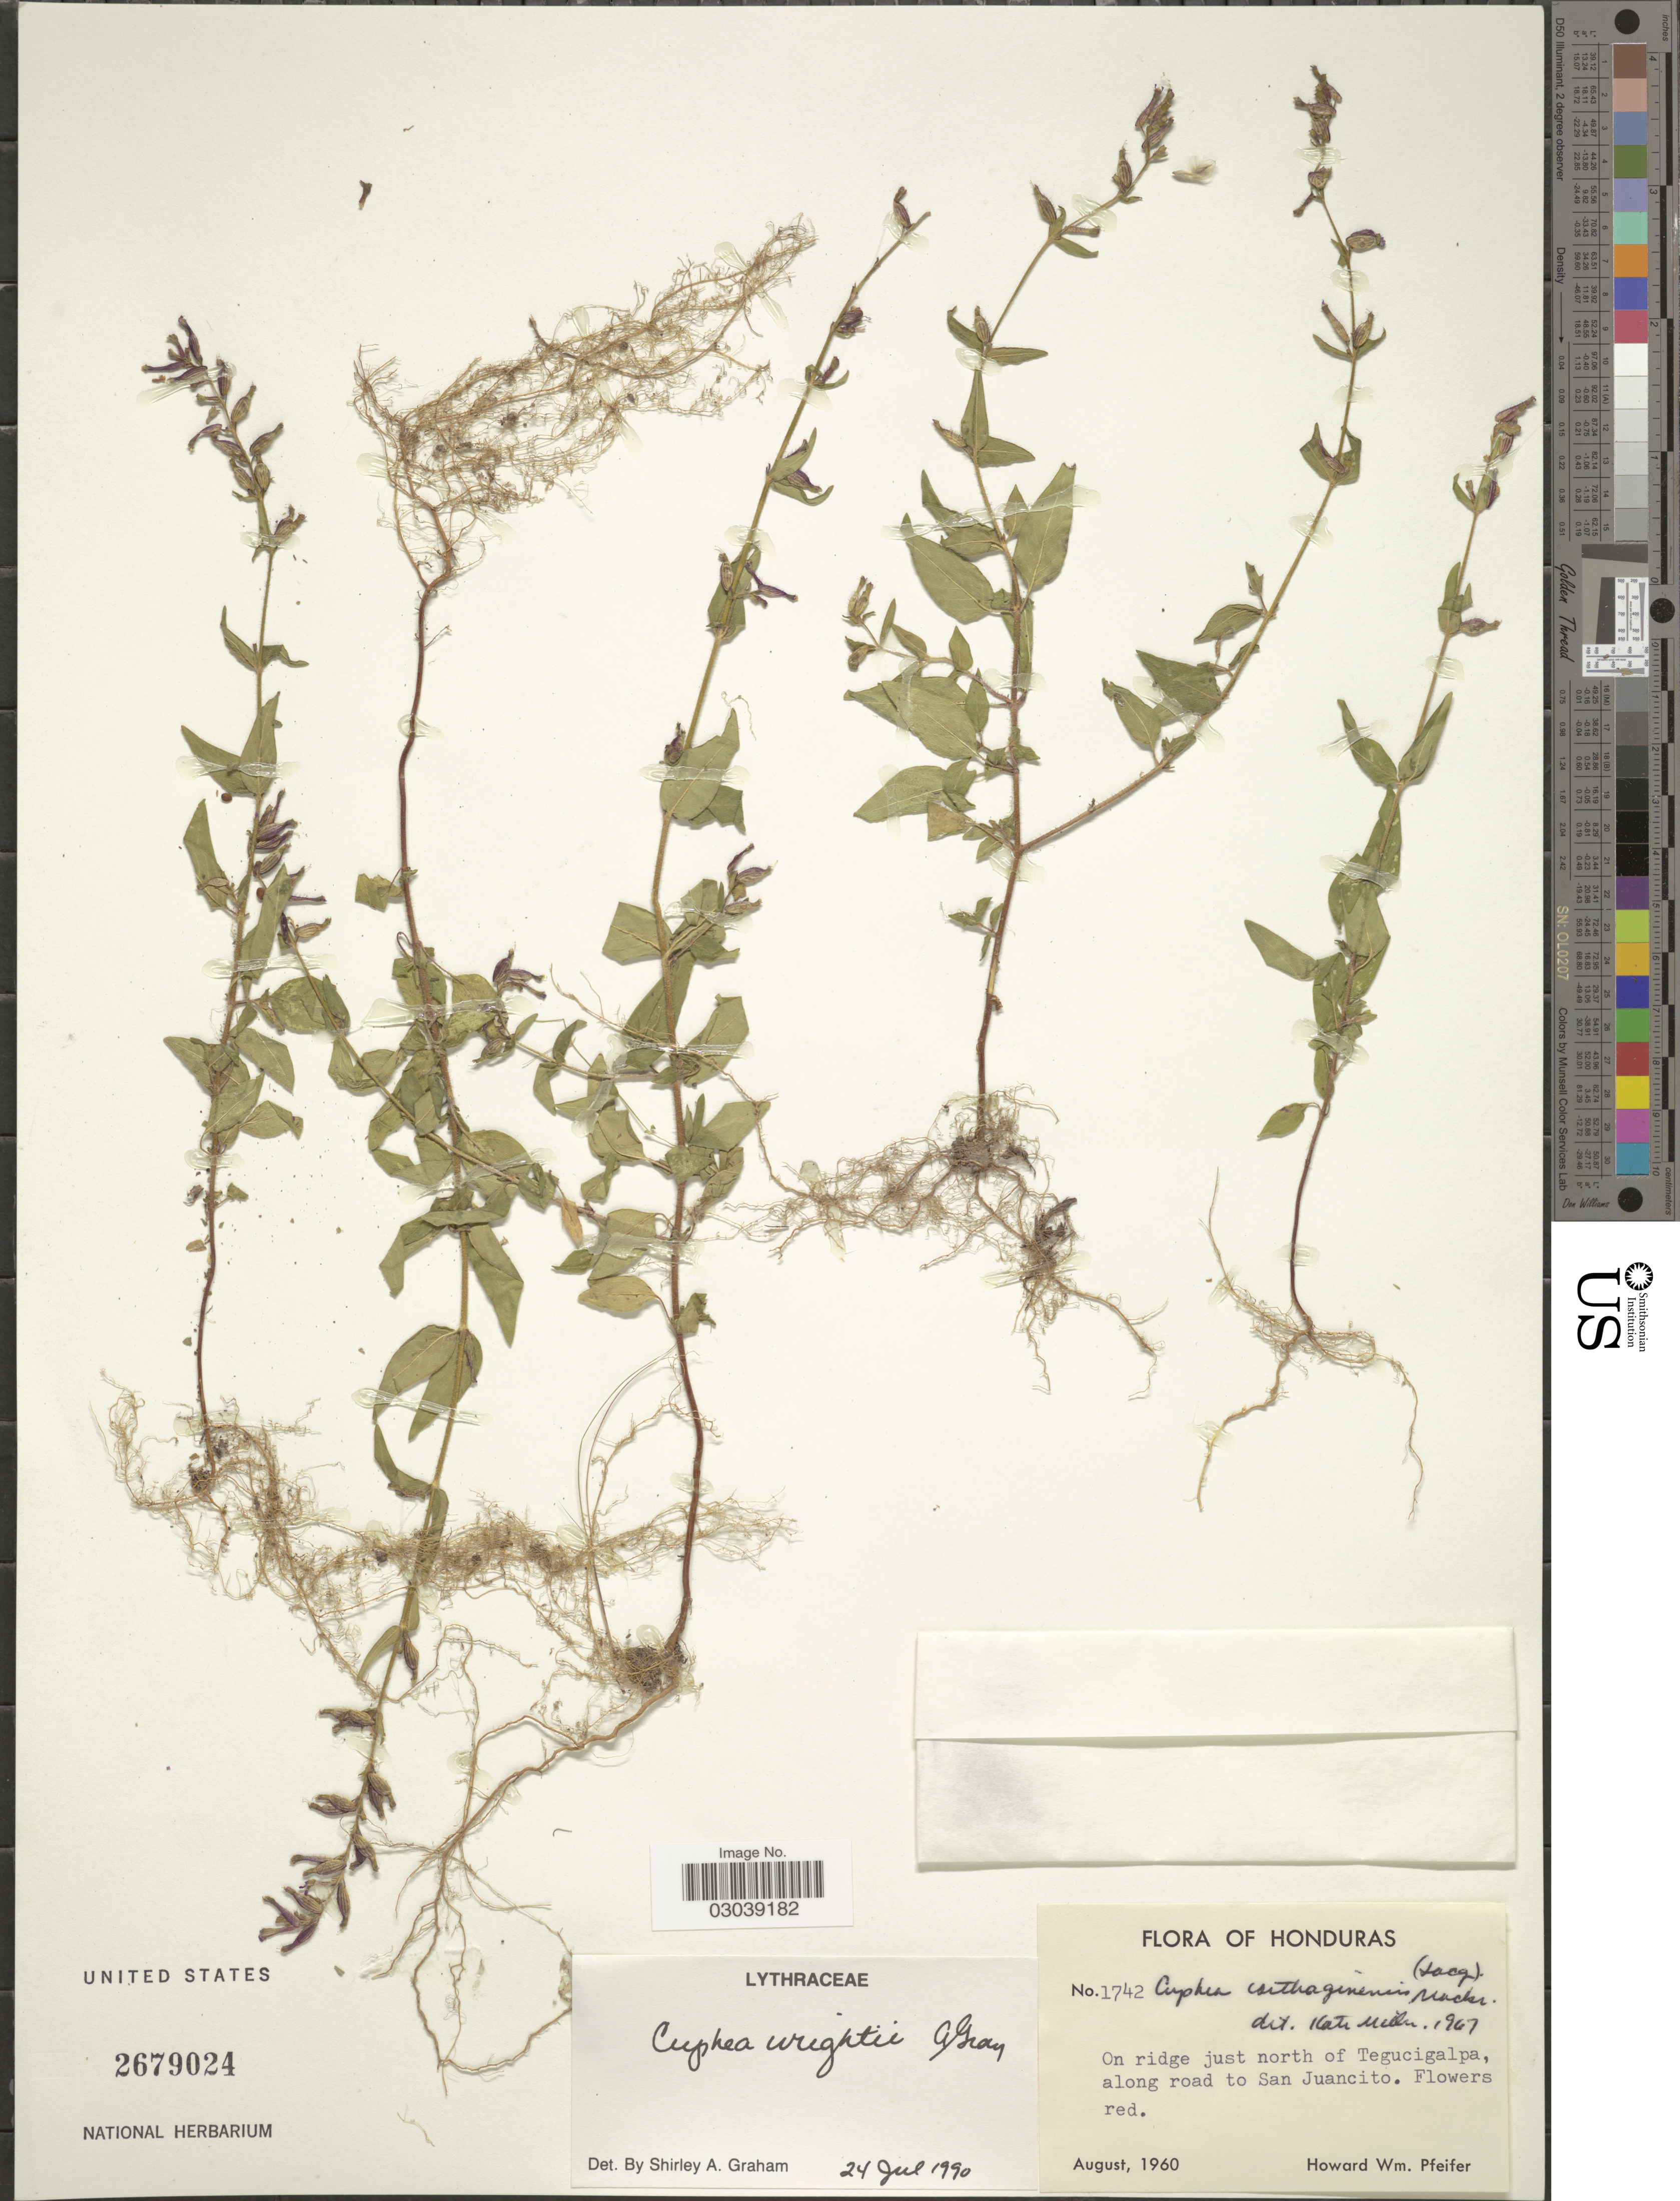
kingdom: Plantae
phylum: Tracheophyta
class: Magnoliopsida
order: Myrtales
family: Lythraceae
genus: Cuphea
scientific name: Cuphea wrightii var. wrightii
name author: A. Gray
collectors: H. W. Pfeifer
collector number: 1742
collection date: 1960-08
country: Honduras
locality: On ridge just north of Tegucigalpa, along road to San Juancito.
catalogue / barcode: US 2679024